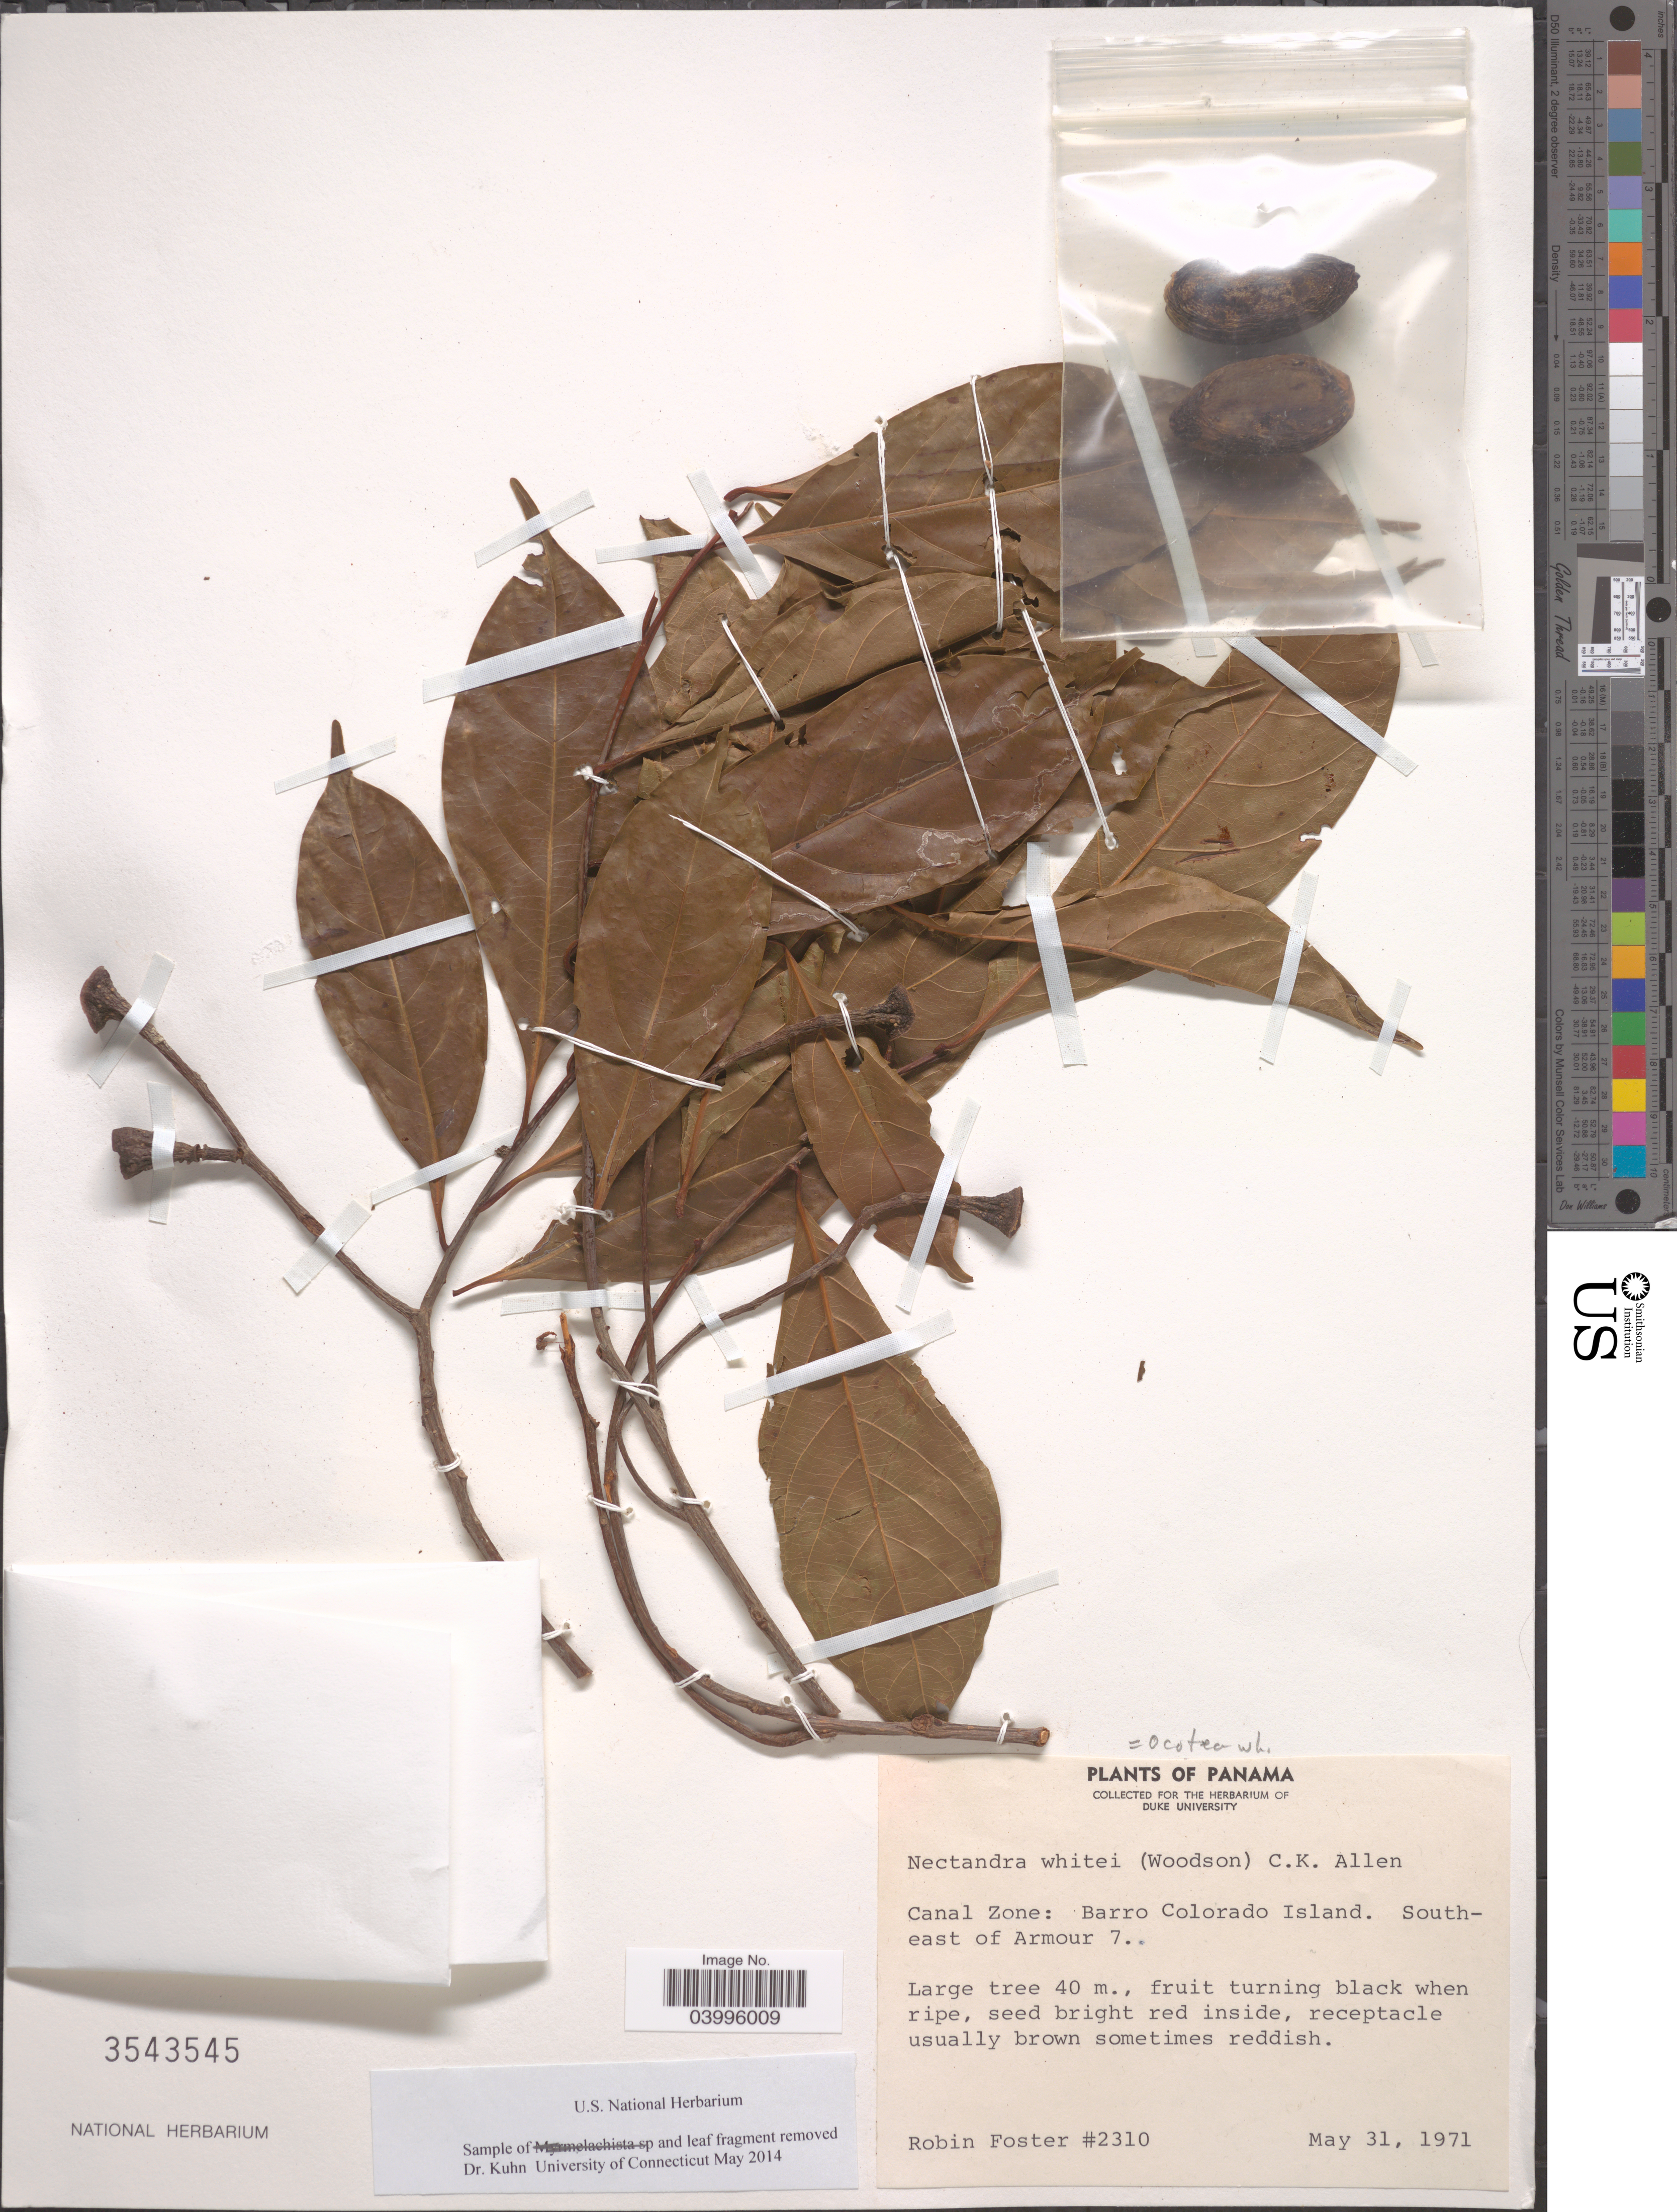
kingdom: Plantae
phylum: Tracheophyta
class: Magnoliopsida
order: Laurales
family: Lauraceae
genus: Ocotea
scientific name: Ocotea whitei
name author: Woodson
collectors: R. B. Foster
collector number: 2310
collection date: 1971-05-31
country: Panama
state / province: Colón / Panamá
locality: Canal Zone: Barro Colorado Island. Southeast of Armour 7.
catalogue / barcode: US 3543545